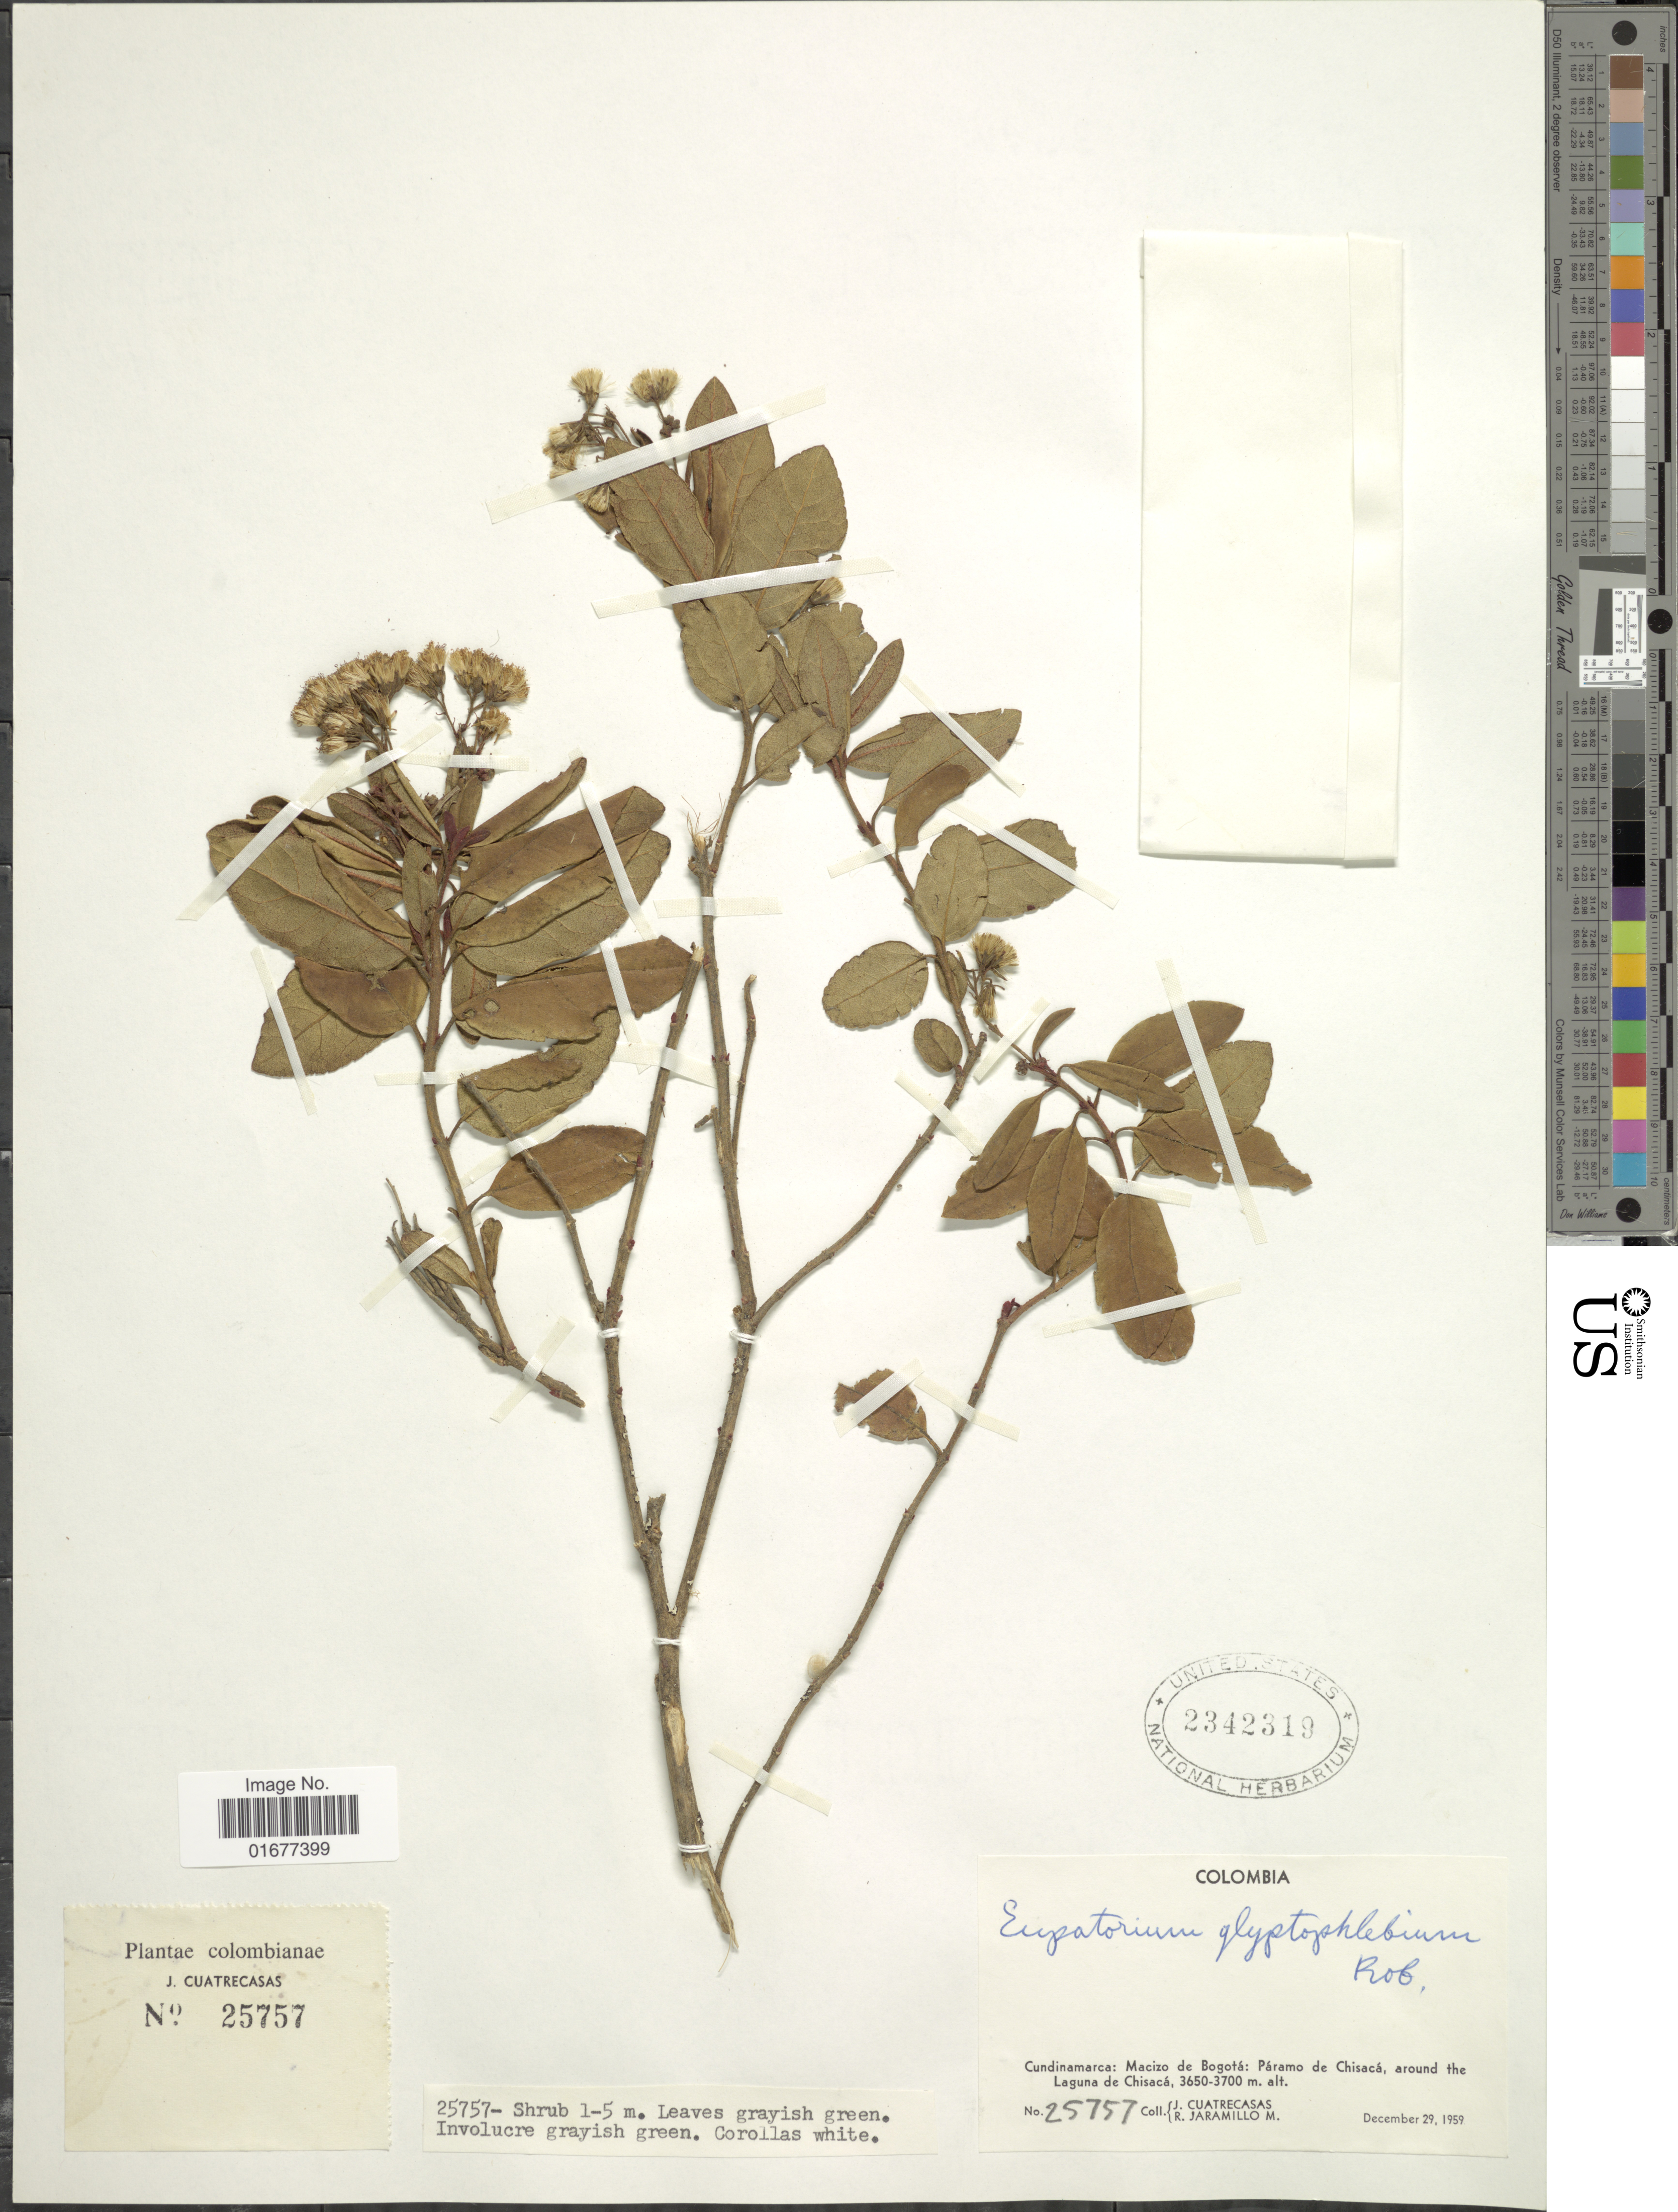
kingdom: Plantae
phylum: Tracheophyta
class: Magnoliopsida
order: Asterales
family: Asteraceae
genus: Ageratina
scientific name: Ageratina glyptophlebia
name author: (B.L. Rob.) R.M. King & H. Rob.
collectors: J. Cuatrecasas & R. Jaramillo M.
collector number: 25757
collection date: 1959-12-29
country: Colombia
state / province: Cundinamarca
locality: Macizo de Bogota: Paramo de Chisaca, around the Laguna de Chisaca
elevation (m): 3650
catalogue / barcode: US 2342319